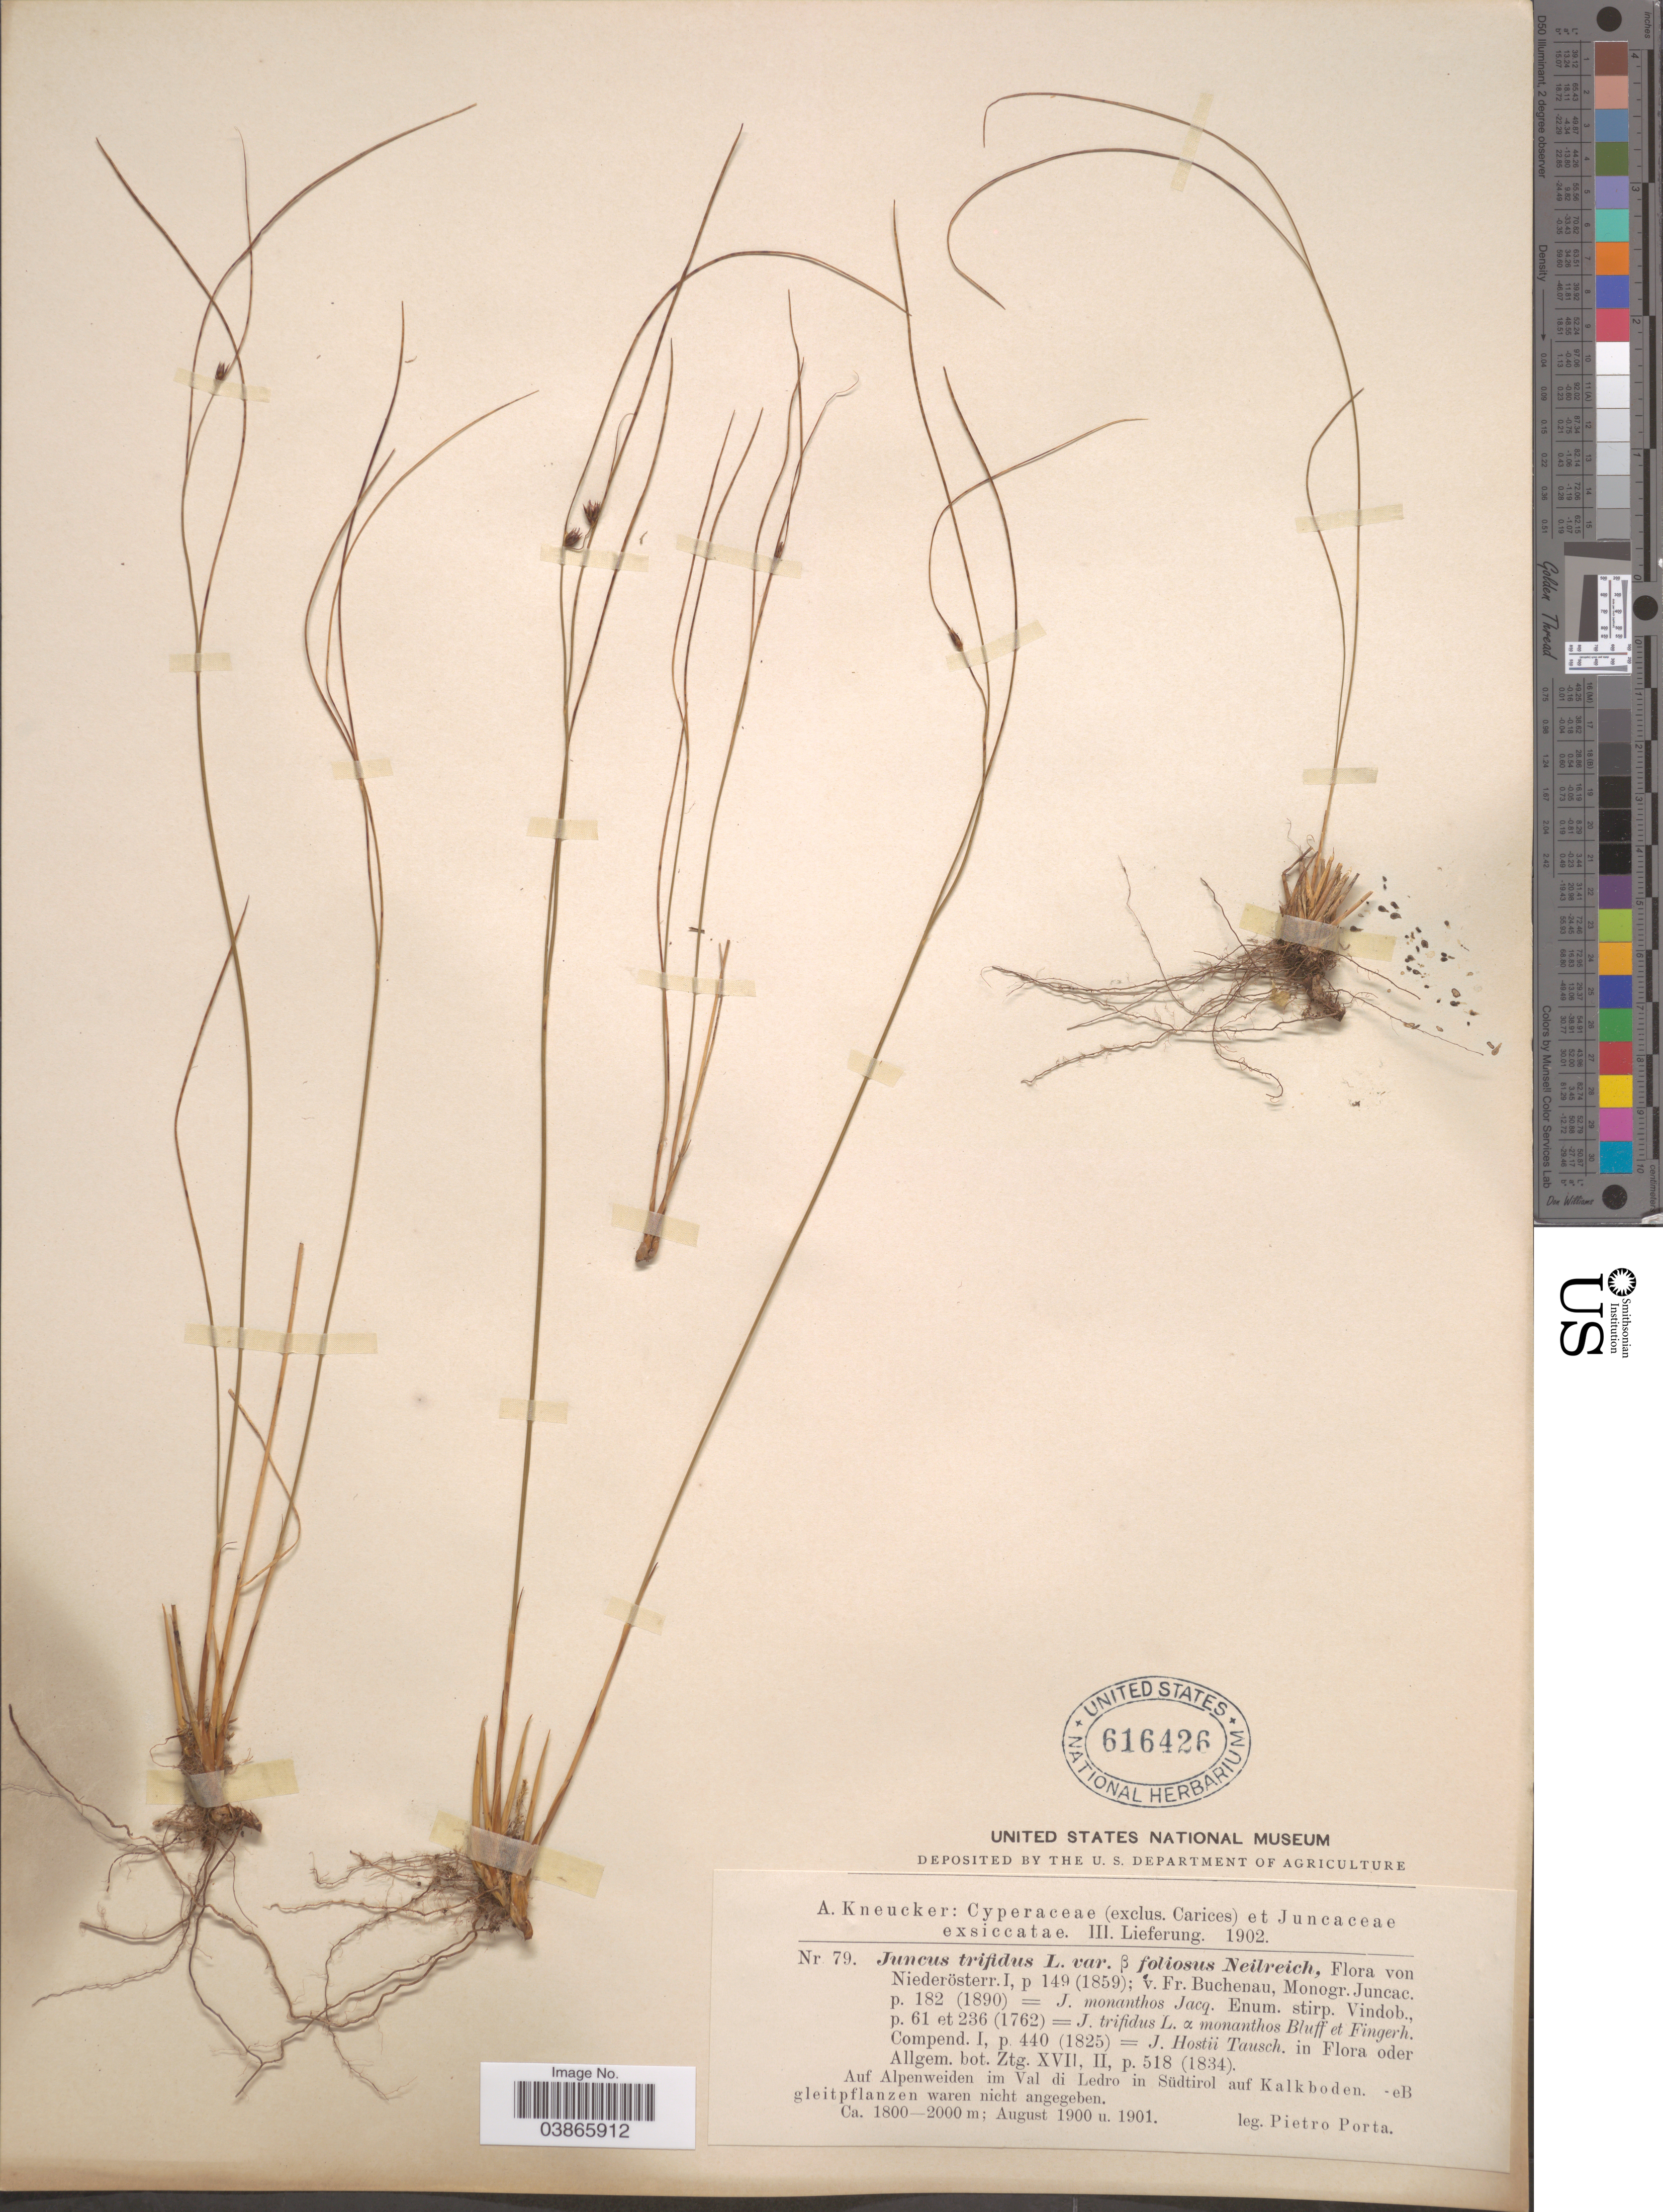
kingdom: Plantae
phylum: Tracheophyta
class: Liliopsida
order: Poales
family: Juncaceae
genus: Juncus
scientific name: Juncus trifidus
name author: L.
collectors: P. Porta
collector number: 79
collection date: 1900-08/1901-08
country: Italy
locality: Auf Alpenweiden im Val di Ledro in Südtirol auf Kalkboden.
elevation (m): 1800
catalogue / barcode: US 616426